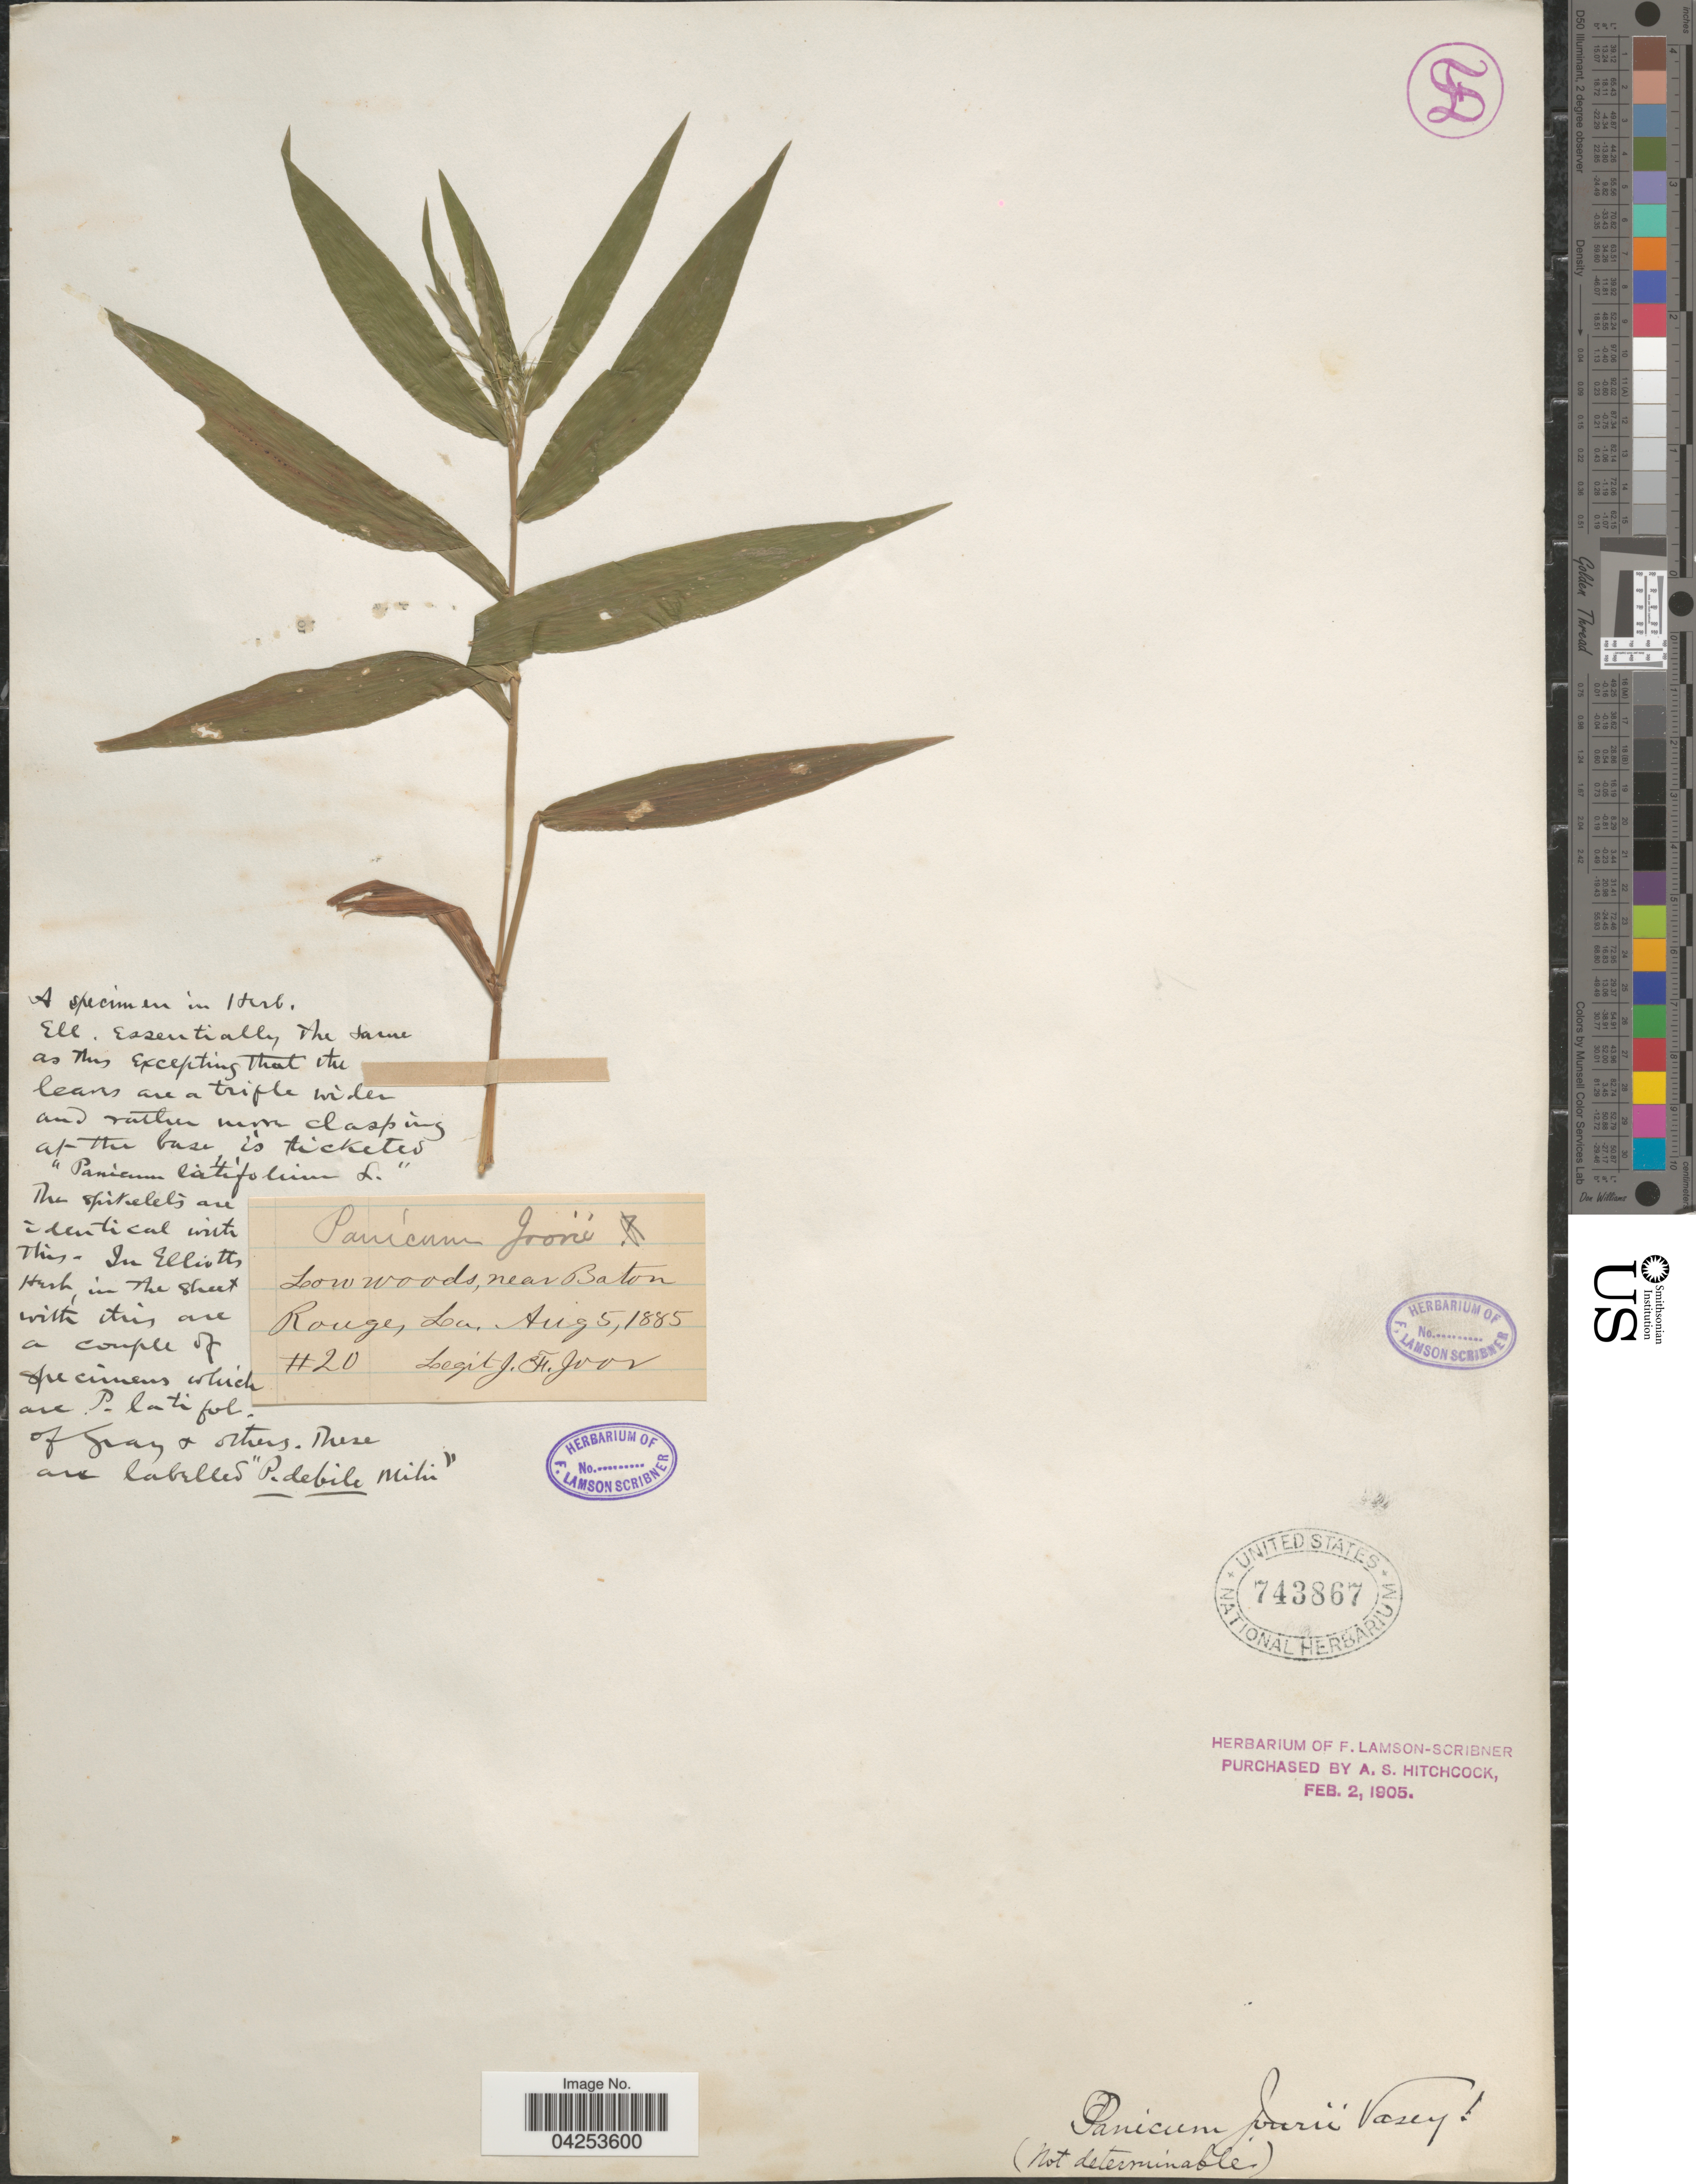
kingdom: Plantae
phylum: Tracheophyta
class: Liliopsida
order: Poales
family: Poaceae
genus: Dichanthelium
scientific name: Dichanthelium commutatum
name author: (Schult.) Gould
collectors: J. F. Joor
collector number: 20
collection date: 1885-08-05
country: United States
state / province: Louisiana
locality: Low woods, near Baton Rouge.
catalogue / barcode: US 743867